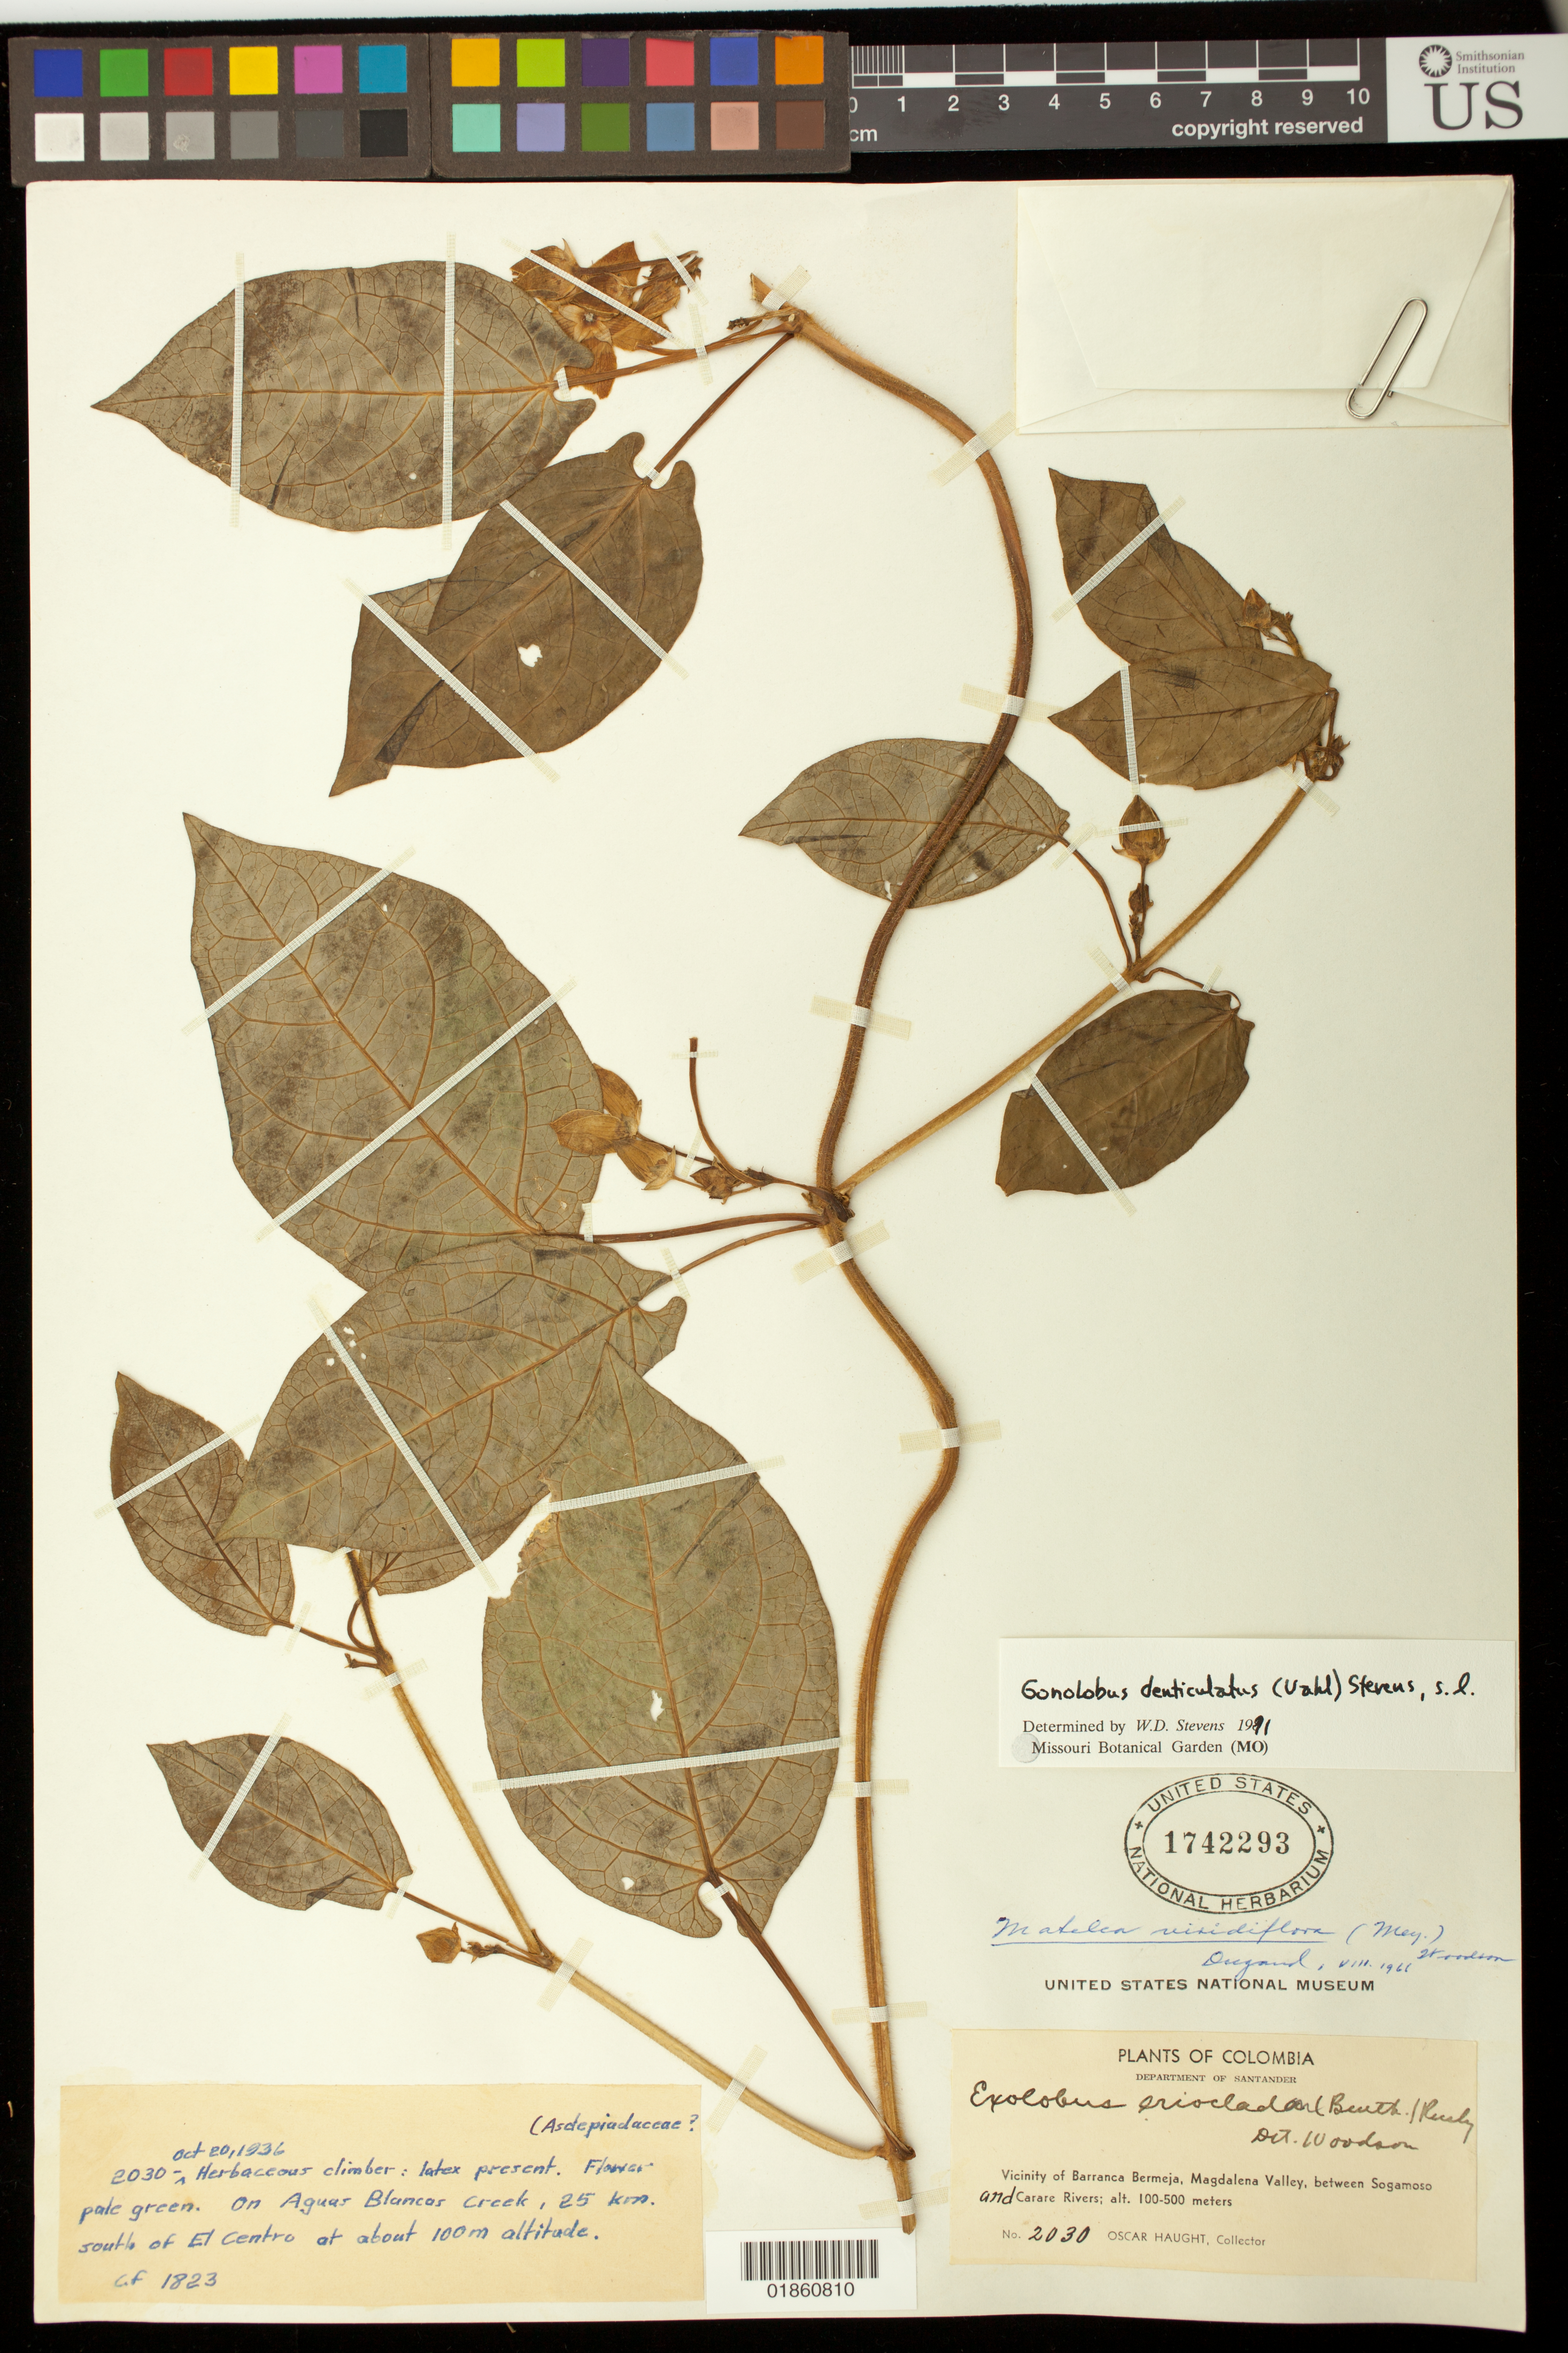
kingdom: Plantae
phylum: Tracheophyta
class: Magnoliopsida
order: Gentianales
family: Apocynaceae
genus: Gonolobus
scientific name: Gonolobus denticulatus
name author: (Vahl) W.D. Stevens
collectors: O. Haught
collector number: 2030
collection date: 1936-10-20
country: Colombia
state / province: Santander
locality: Vicinity of Barranca Bermeja, Magdalena Valley, between Sogamoso and Carare Rivers. On Aguas Blancas Creek, 25 km. south of El Centro.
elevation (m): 100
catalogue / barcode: US 1742293